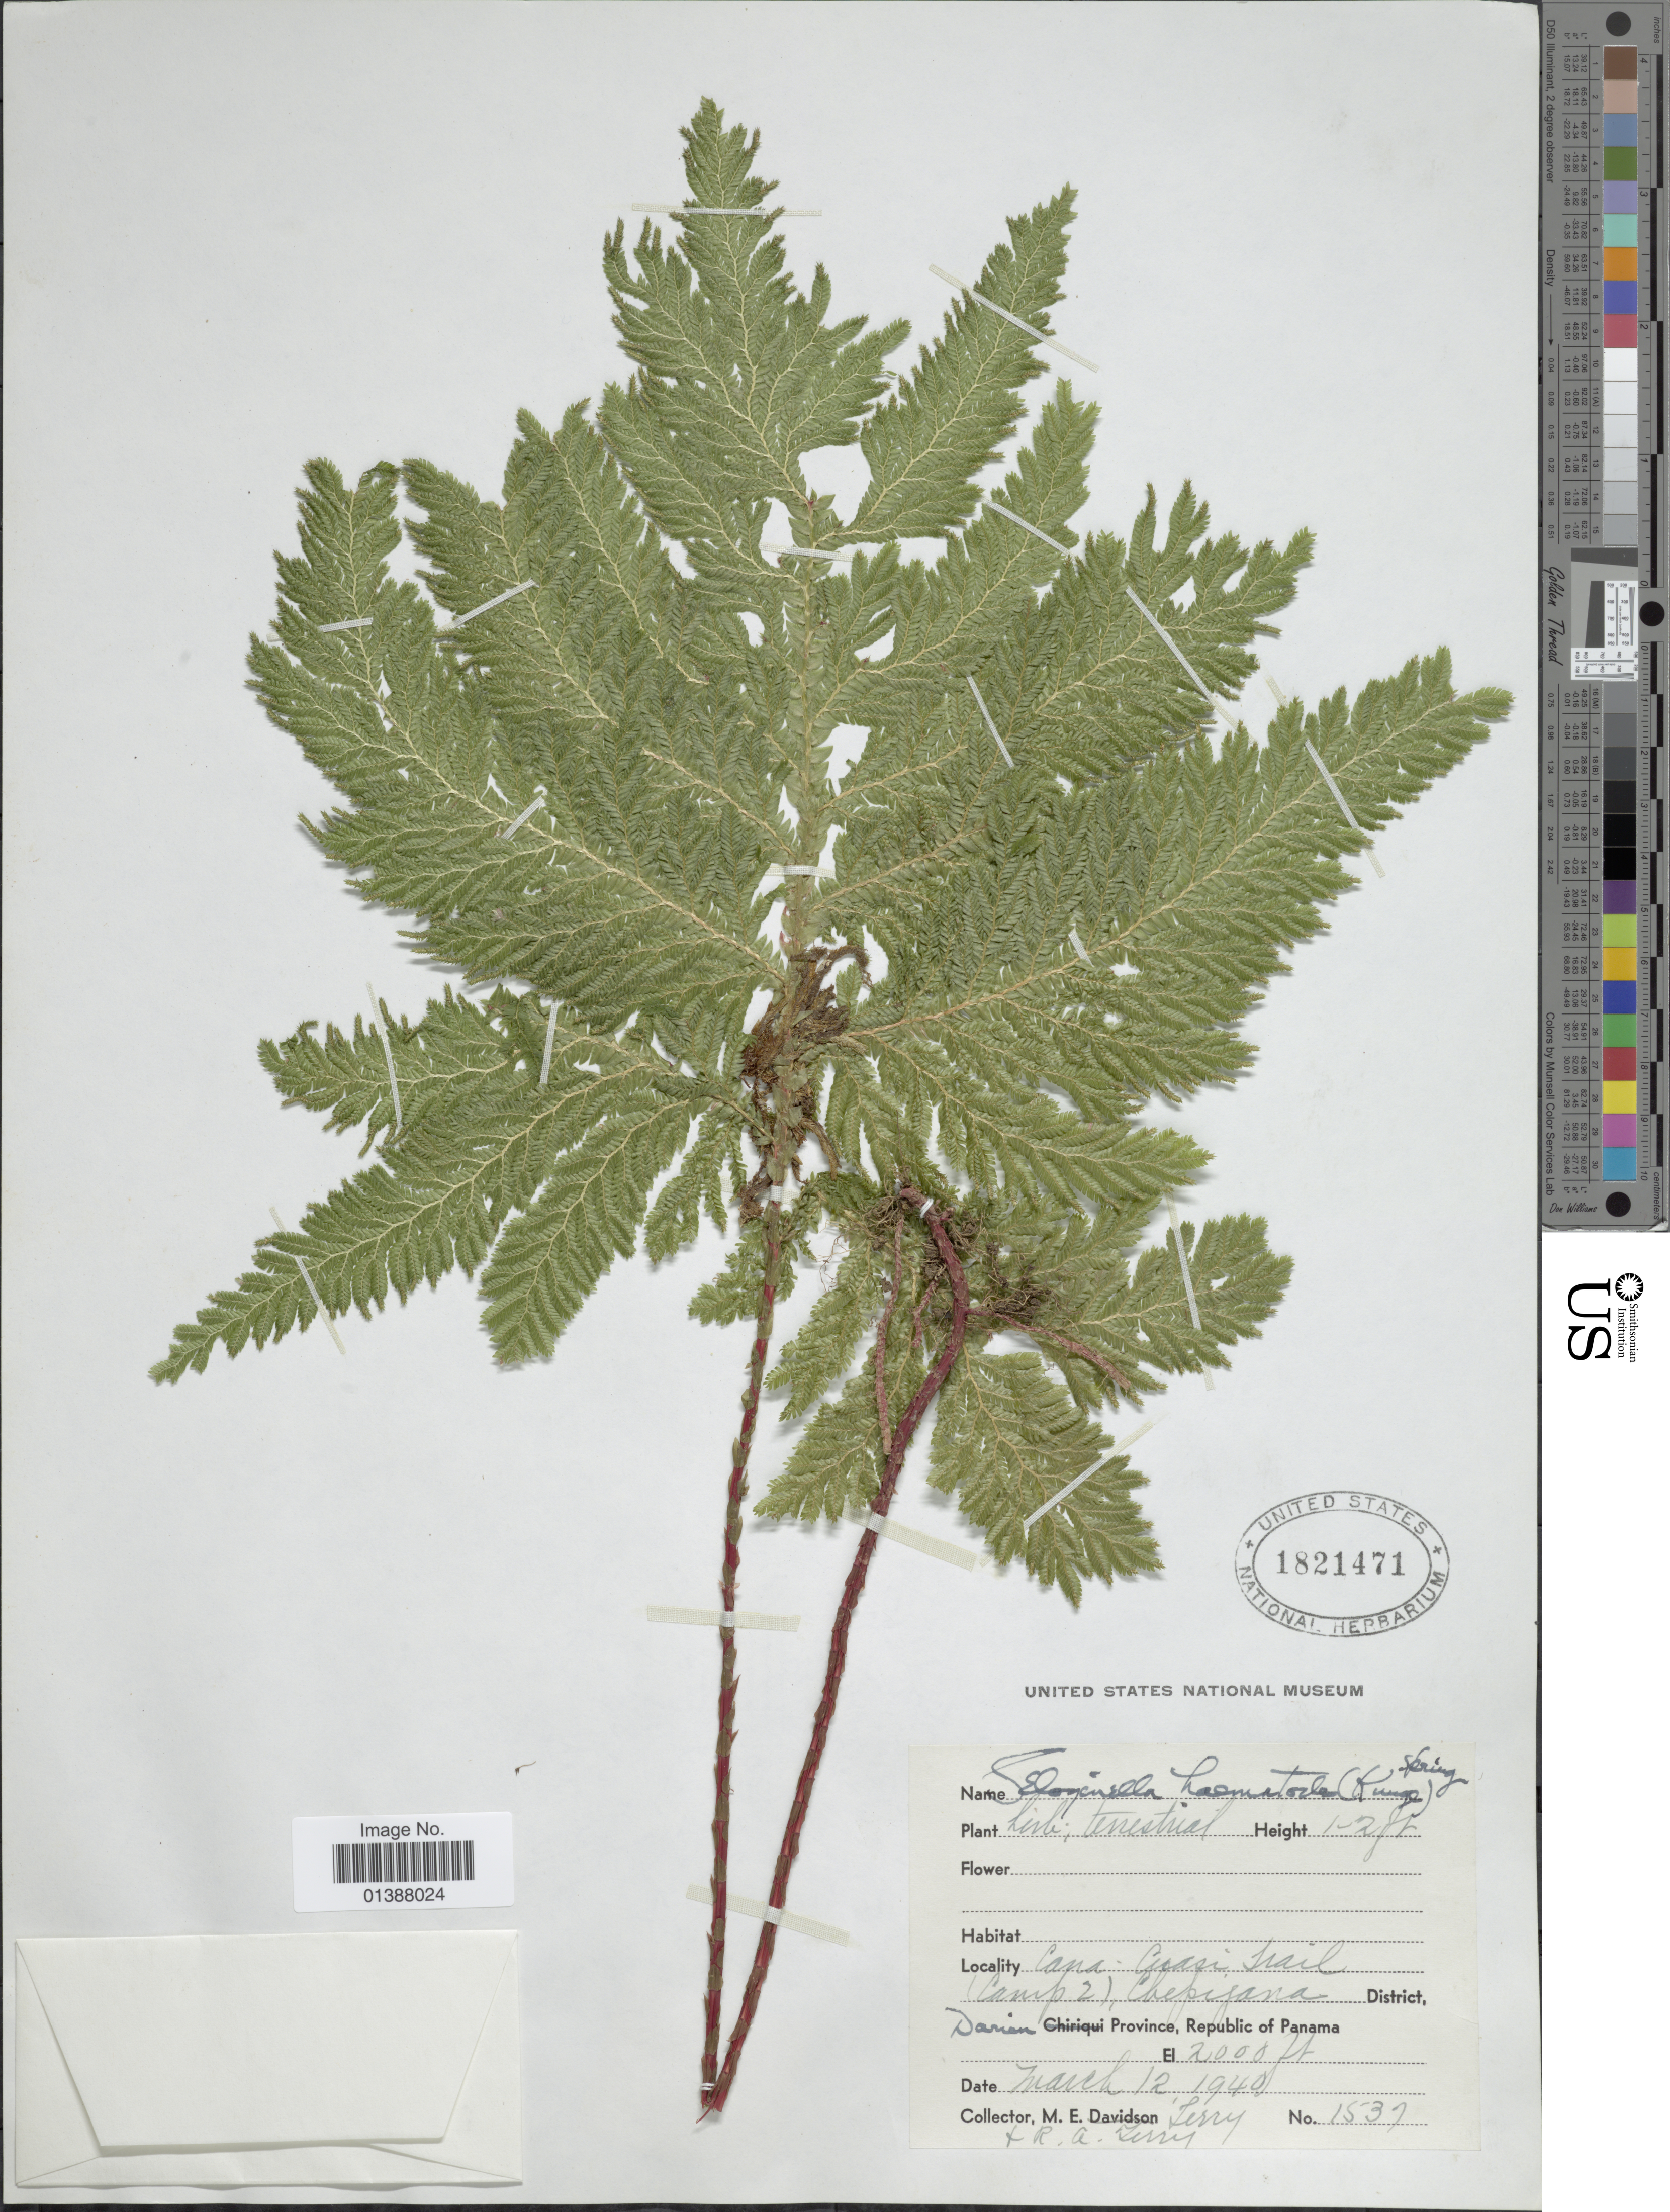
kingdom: Plantae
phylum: Tracheophyta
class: Lycopodiopsida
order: Selaginellales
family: Selaginellaceae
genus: Selaginella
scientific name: Selaginella haematodes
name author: (Kunze) Spring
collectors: M. E. Davidson & R. Terry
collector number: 1537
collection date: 1940-03-12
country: Panama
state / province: Darién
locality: Cana - CuasiTrail (Camp 2), Chepigana District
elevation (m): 610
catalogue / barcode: US 1821471